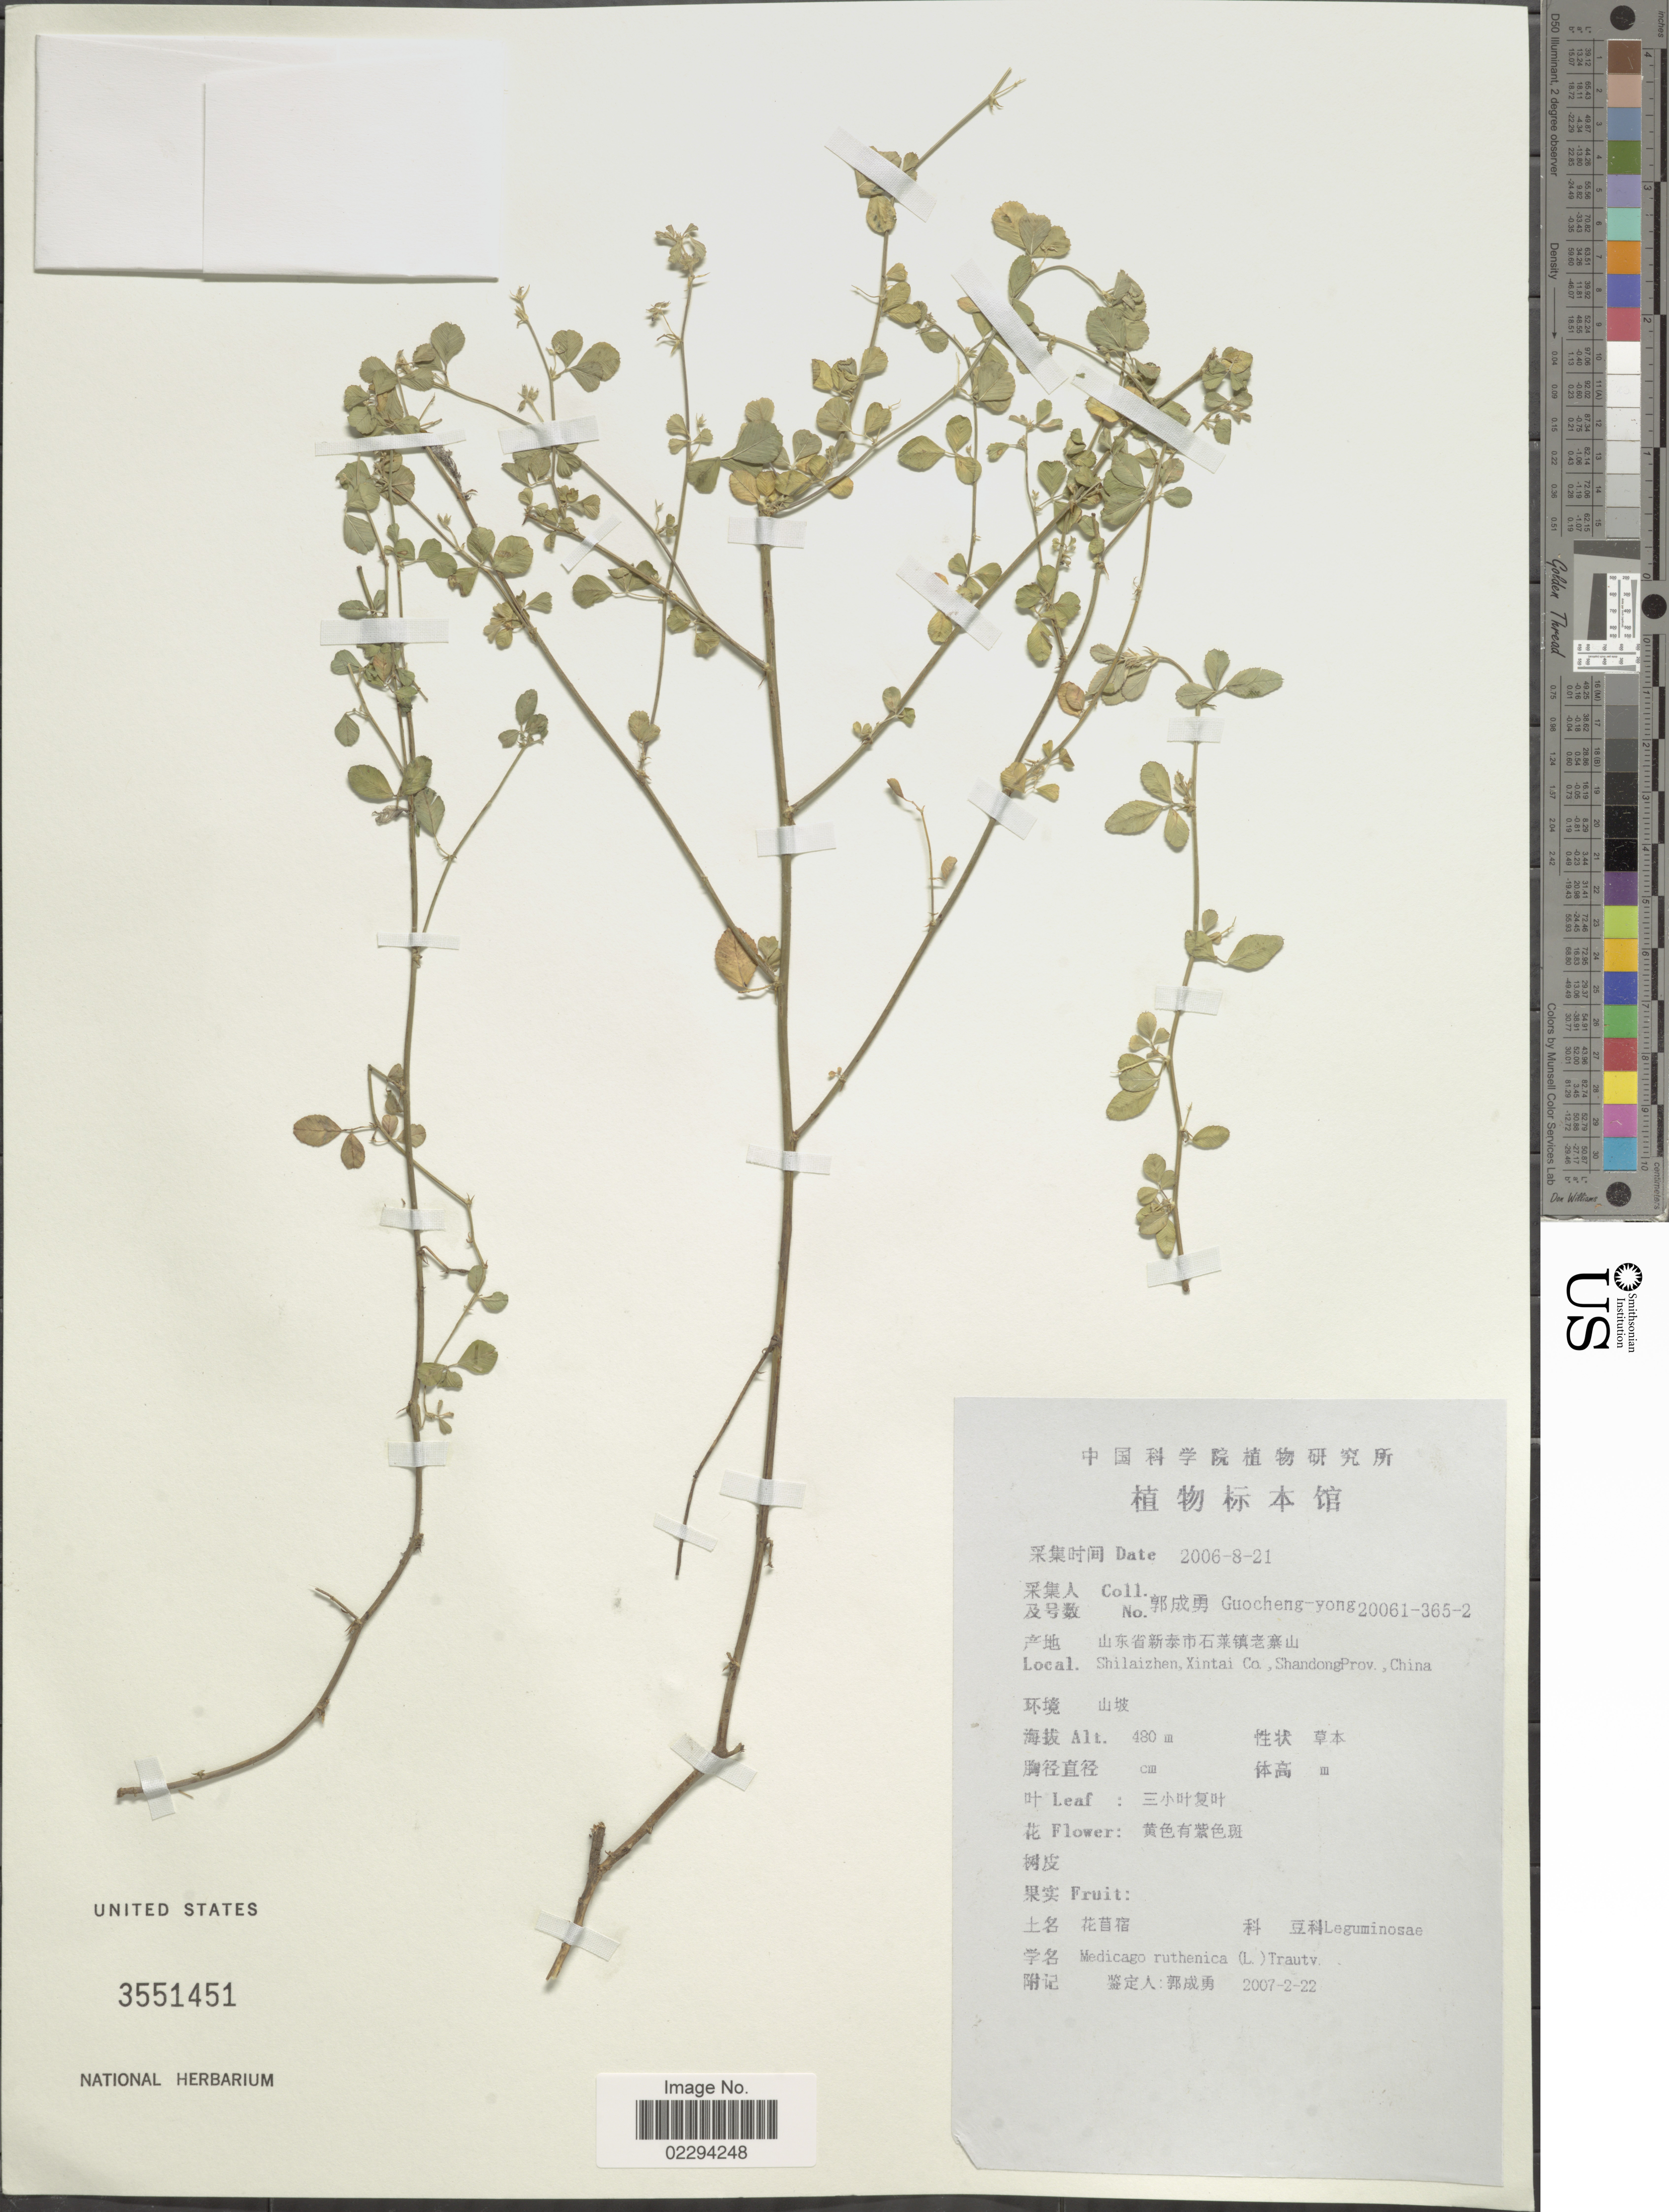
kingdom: Plantae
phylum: Tracheophyta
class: Magnoliopsida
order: Fabales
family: Fabaceae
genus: Medicago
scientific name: Medicago ruthenica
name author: (L.) Trautv.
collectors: Guo cheng-yong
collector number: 20061-365-2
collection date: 2006-08-21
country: China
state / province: Shandong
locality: Shilaizhen, Xintai Co.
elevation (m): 480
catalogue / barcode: US 3551451